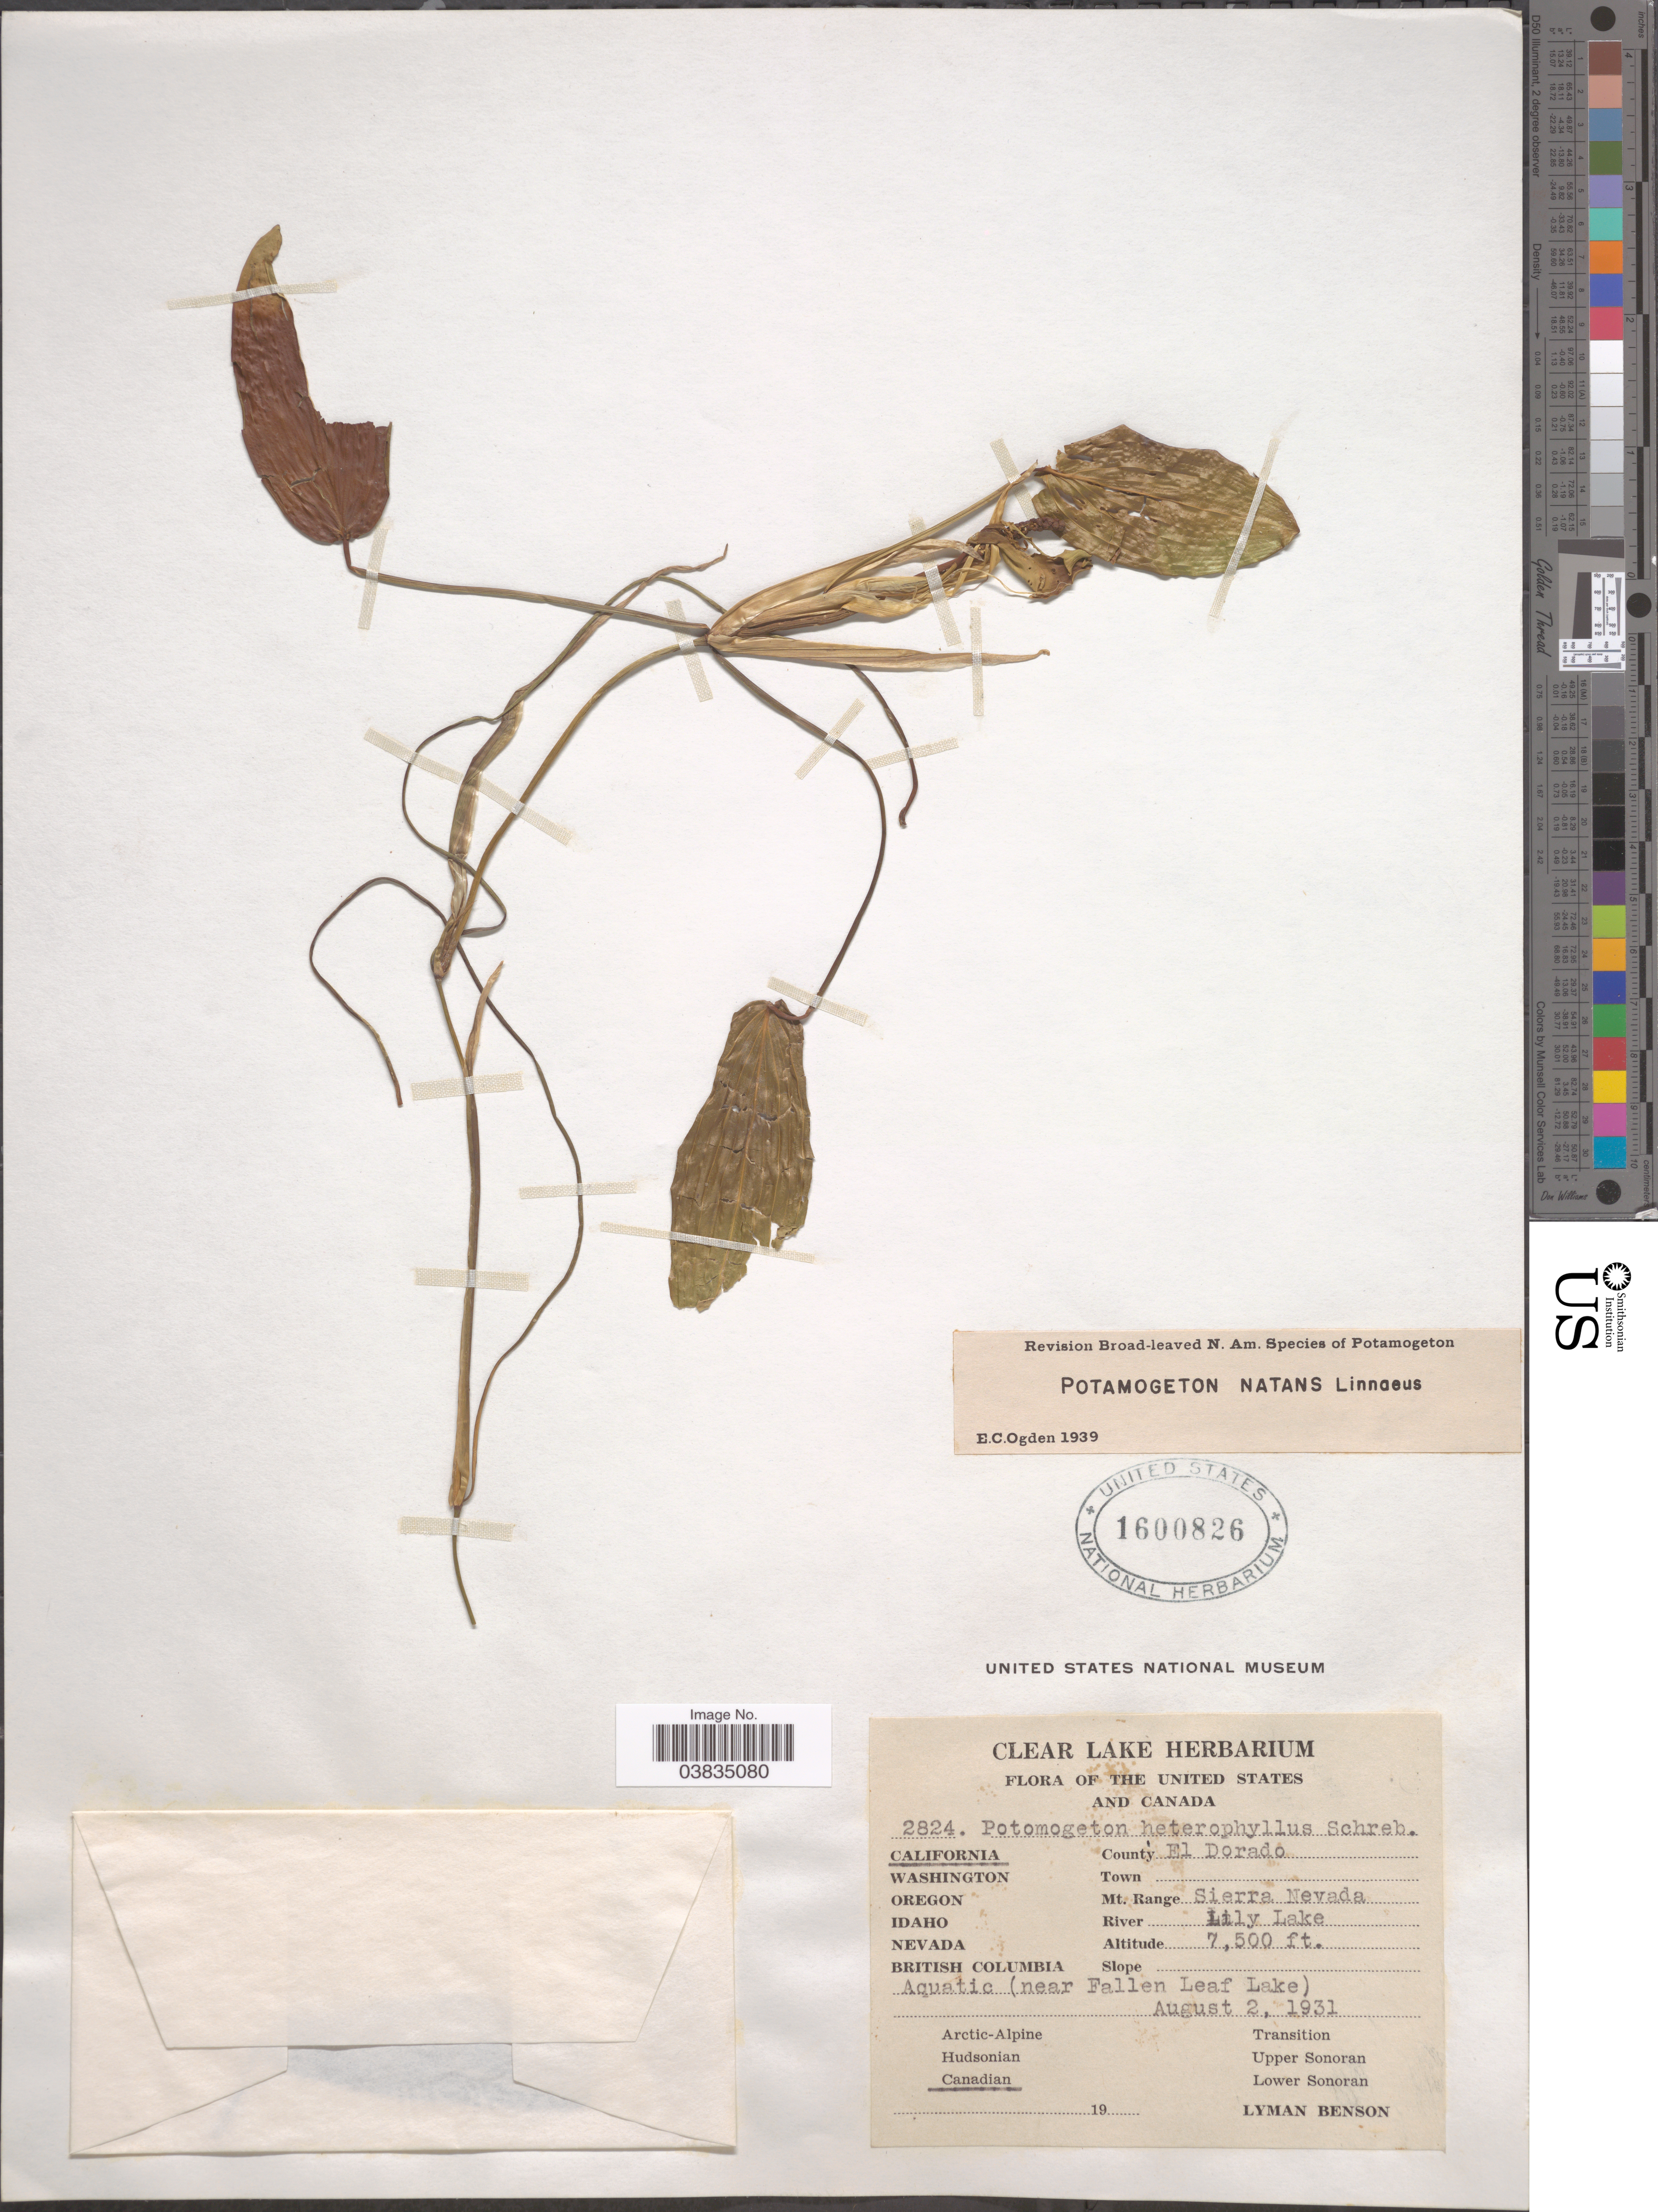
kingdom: Plantae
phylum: Tracheophyta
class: Liliopsida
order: Alismatales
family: Potamogetonaceae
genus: Potamogeton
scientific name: Potamogeton natans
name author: L.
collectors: L. D. Benson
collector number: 2824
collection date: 1931-08-02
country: United States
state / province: California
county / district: El Dorado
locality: County El Dorado. Mt. Range Sierra Nevada. Aquatic (near Fallen Leaf Lake).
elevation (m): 2286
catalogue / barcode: US 1600826